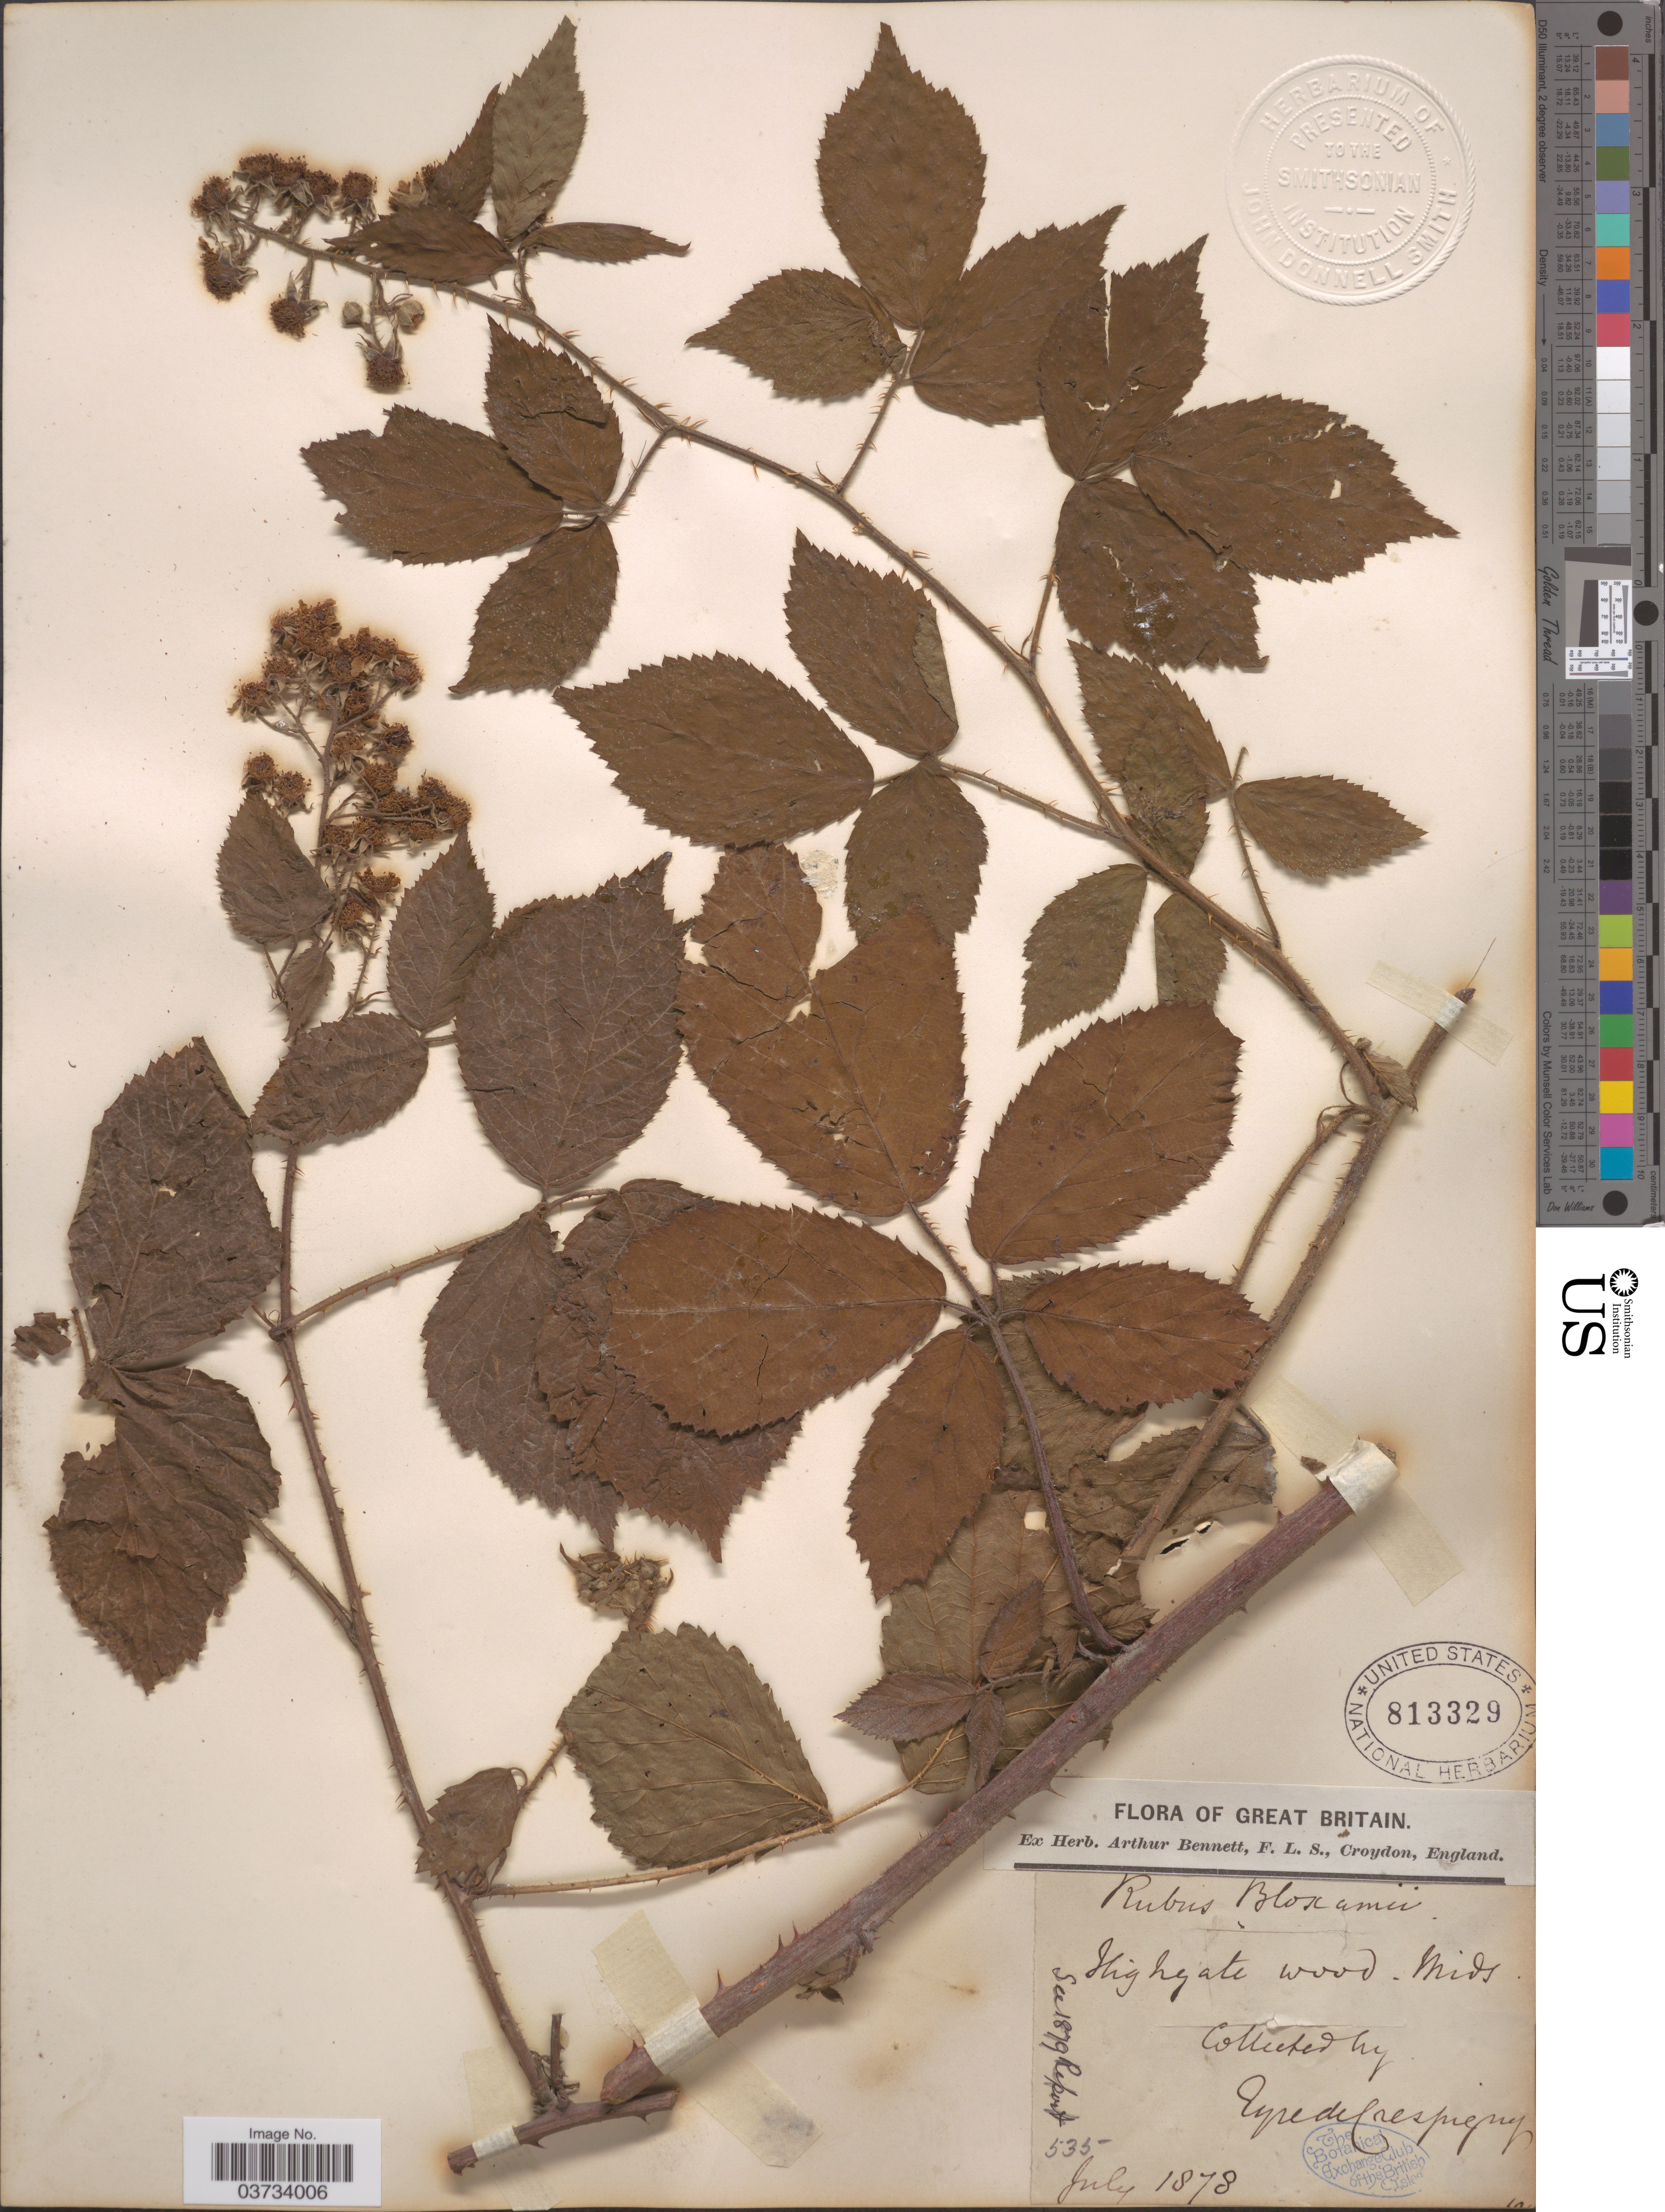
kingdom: Plantae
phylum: Tracheophyta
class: Magnoliopsida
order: Rosales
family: Rosaceae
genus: Rubus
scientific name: Rubus bloxamii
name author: (Bab.) Lees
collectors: E. de Crespigny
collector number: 535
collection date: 1878-07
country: United Kingdom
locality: Great Britain. Highgate woods. Mids.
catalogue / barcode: US 813329